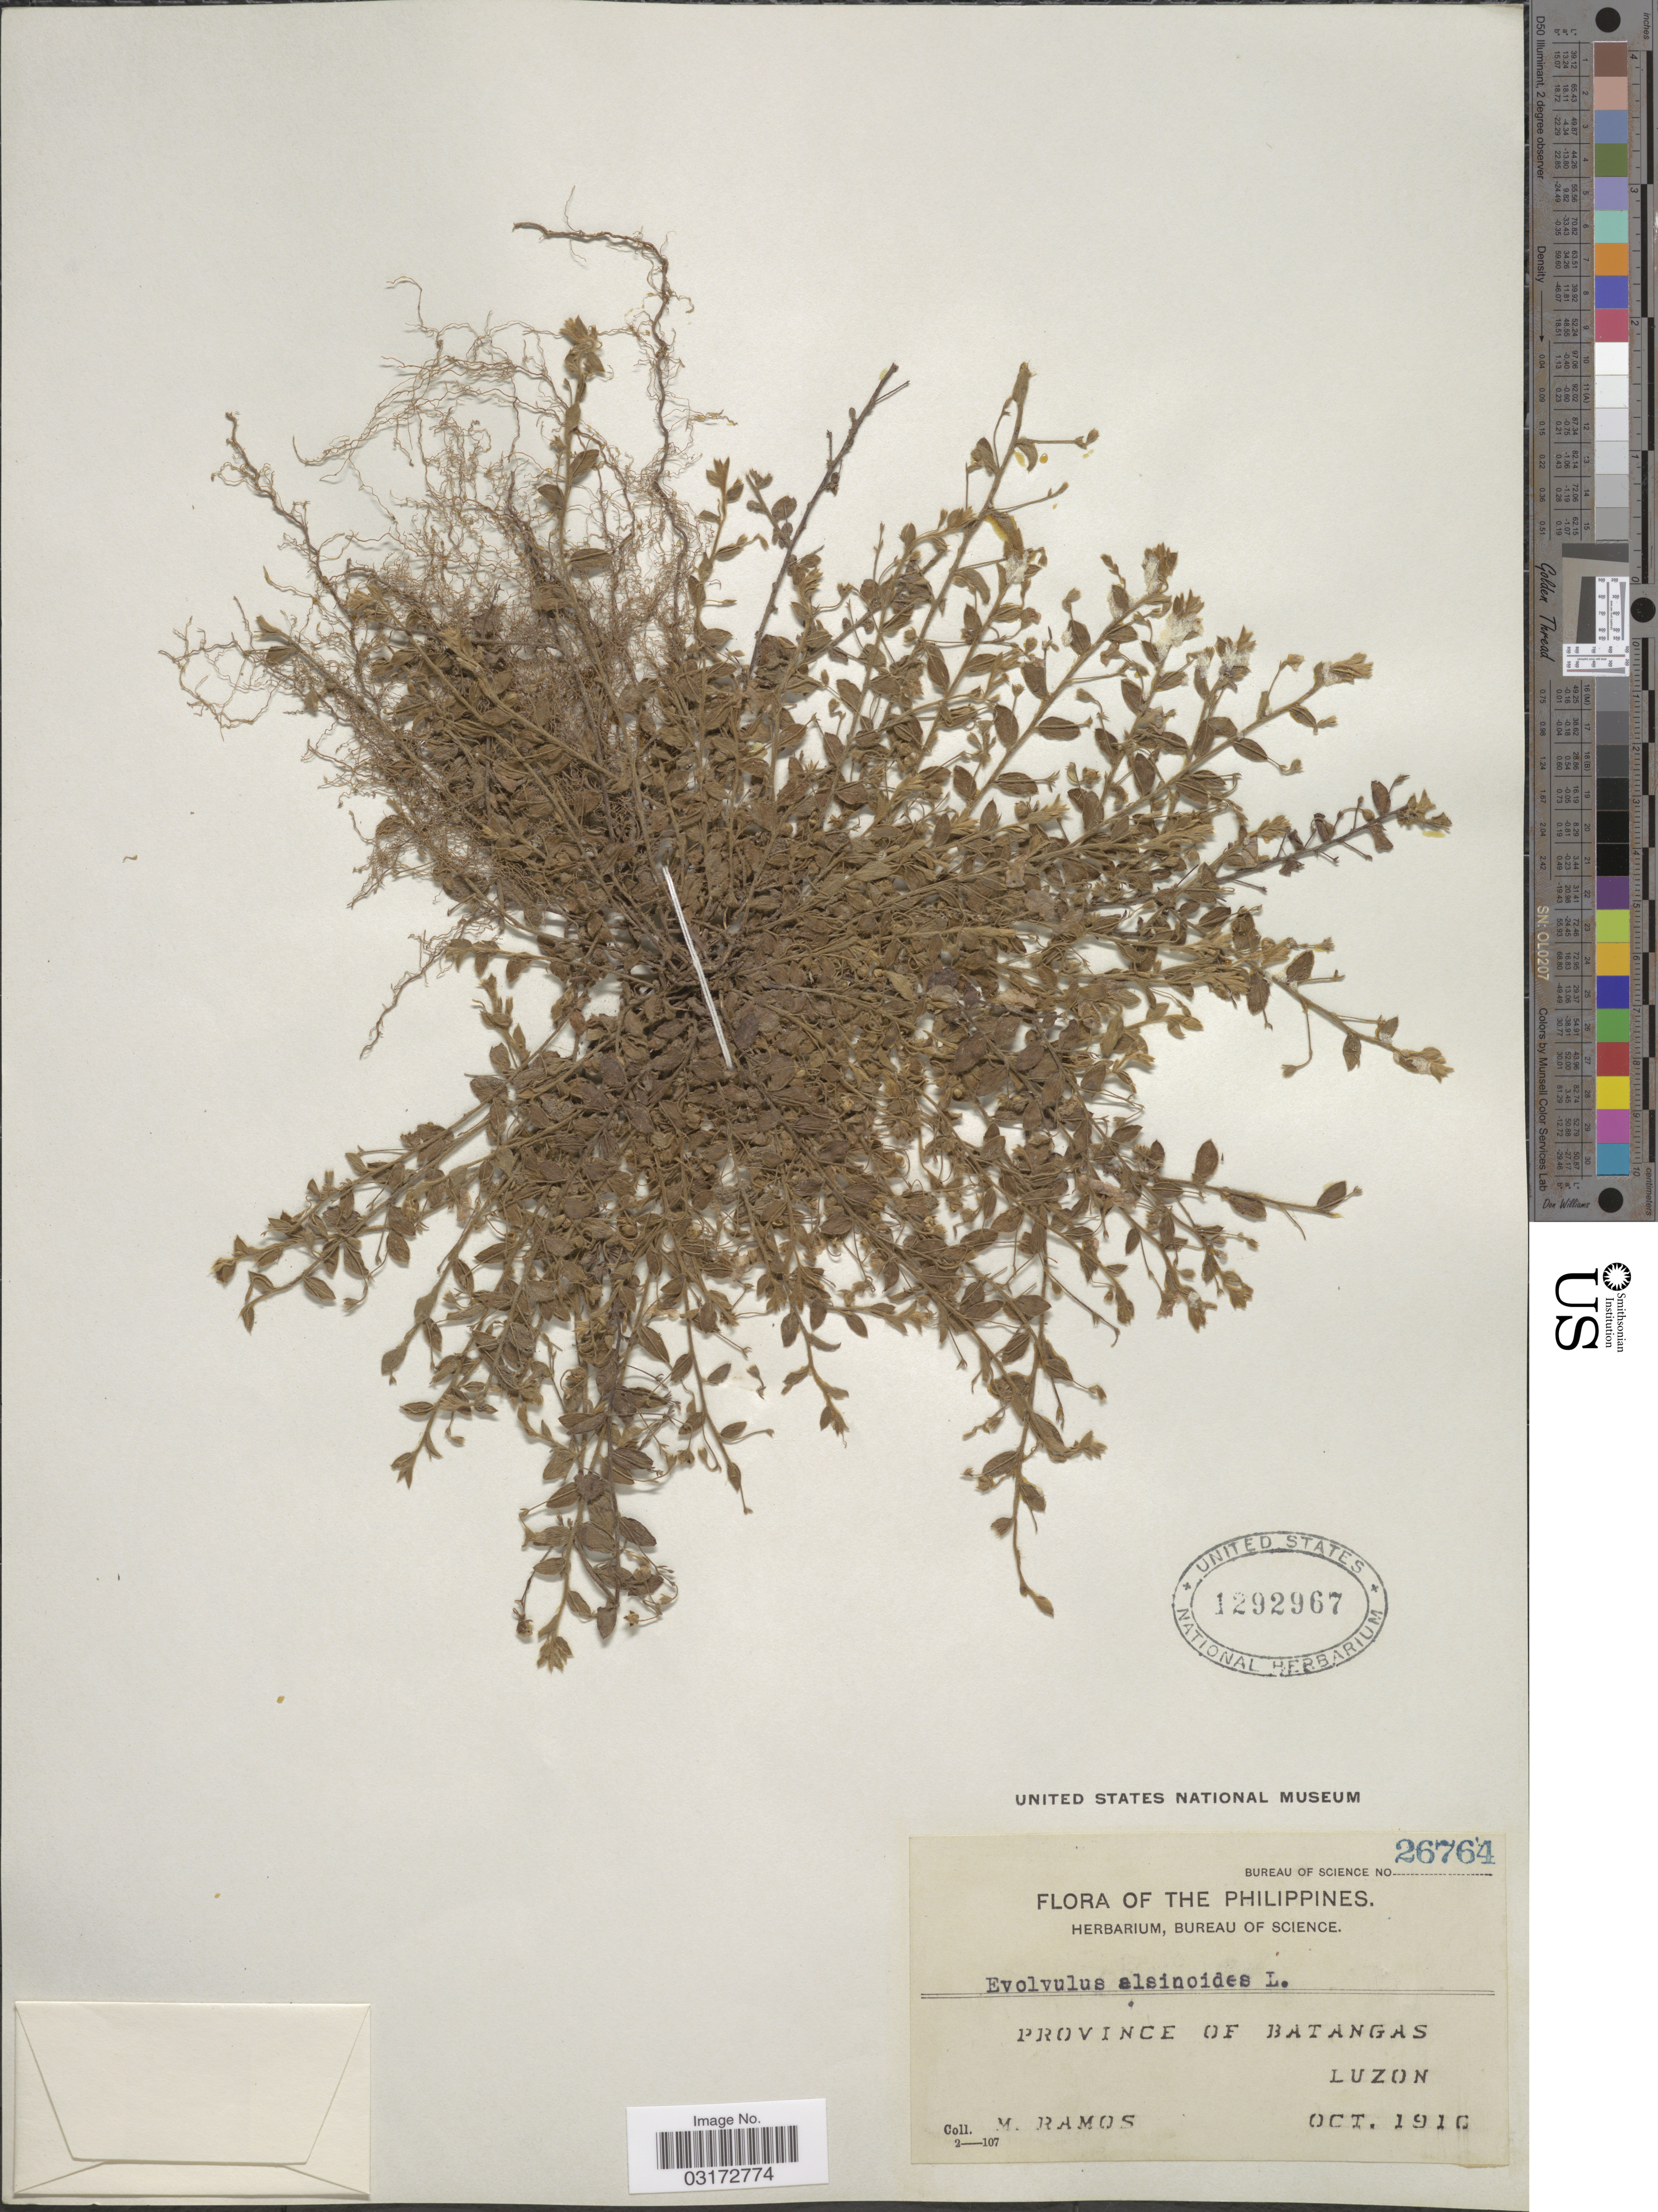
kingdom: Plantae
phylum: Tracheophyta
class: Magnoliopsida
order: Solanales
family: Convolvulaceae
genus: Evolvulus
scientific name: Evolvulus alsinoides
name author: (L.) L.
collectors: M. Ramos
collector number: Bureau of Science 26764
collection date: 1916-10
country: Philippines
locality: Province of Batangas. Luzon.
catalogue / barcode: US 1292967